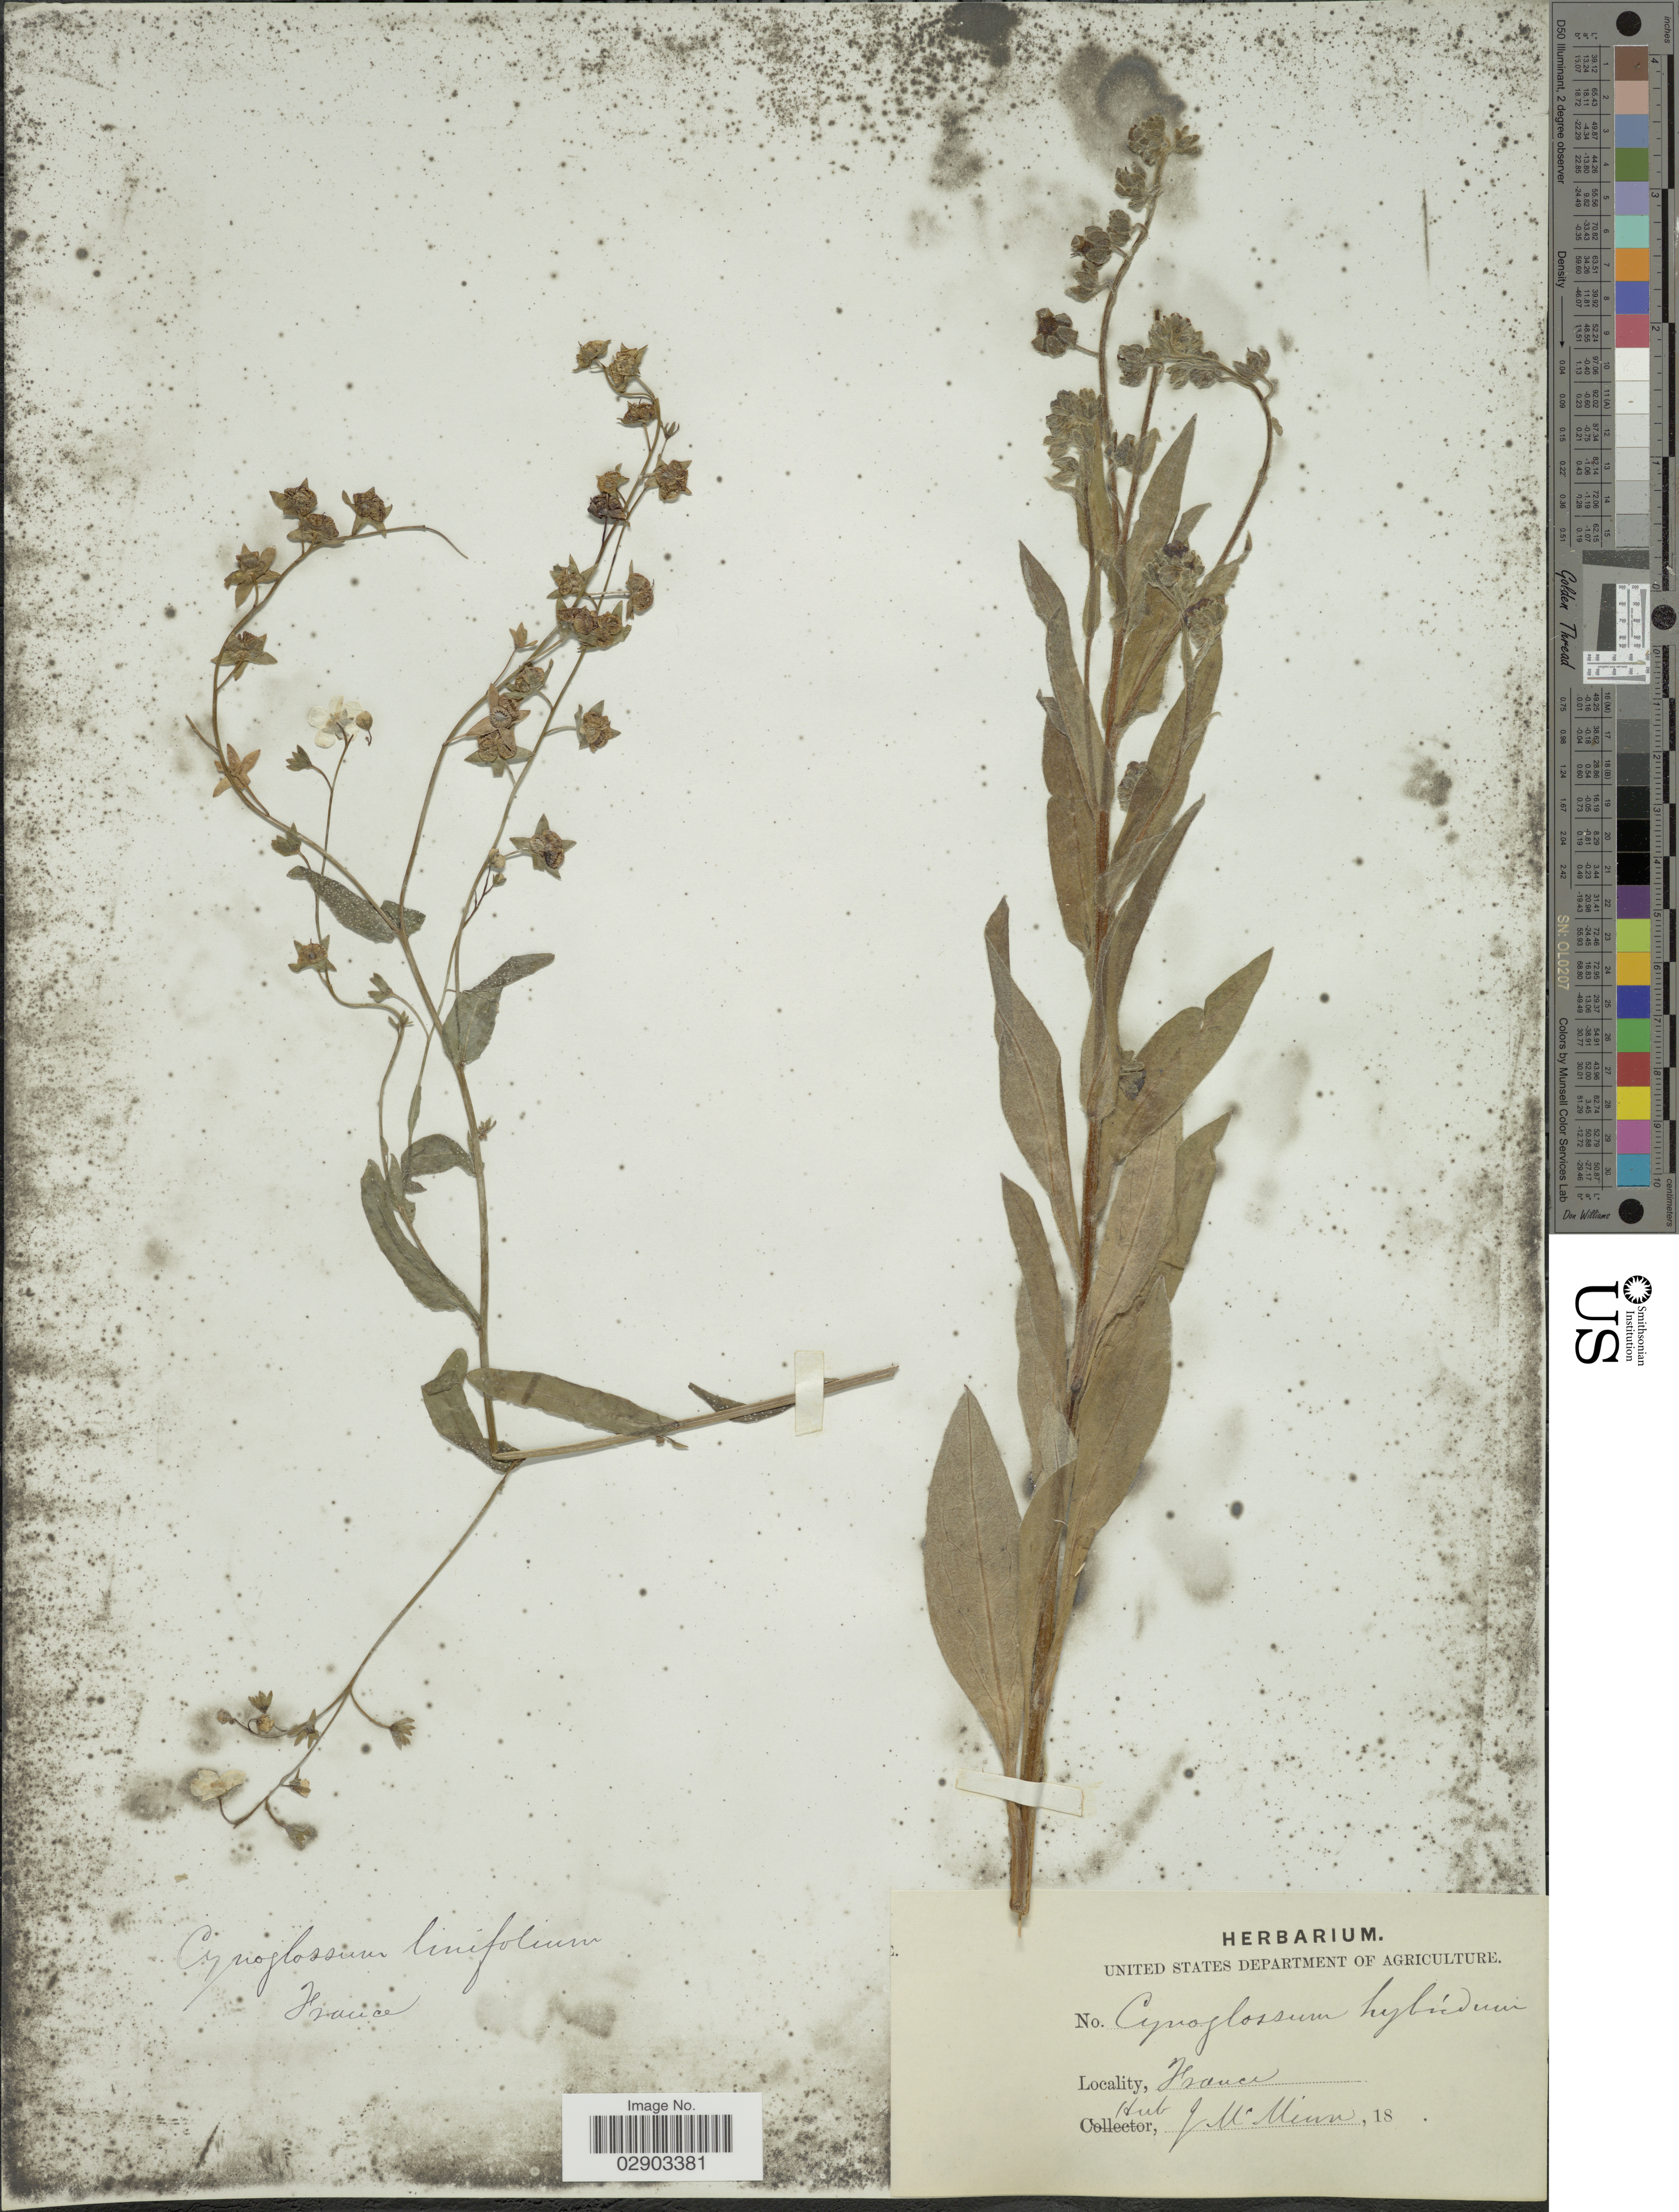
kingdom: Plantae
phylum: Tracheophyta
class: Magnoliopsida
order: Boraginales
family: Boraginaceae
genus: Cynoglossum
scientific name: Cynoglossum x hybridum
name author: Thuill.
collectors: Ex herb. J. McMinn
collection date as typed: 18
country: France